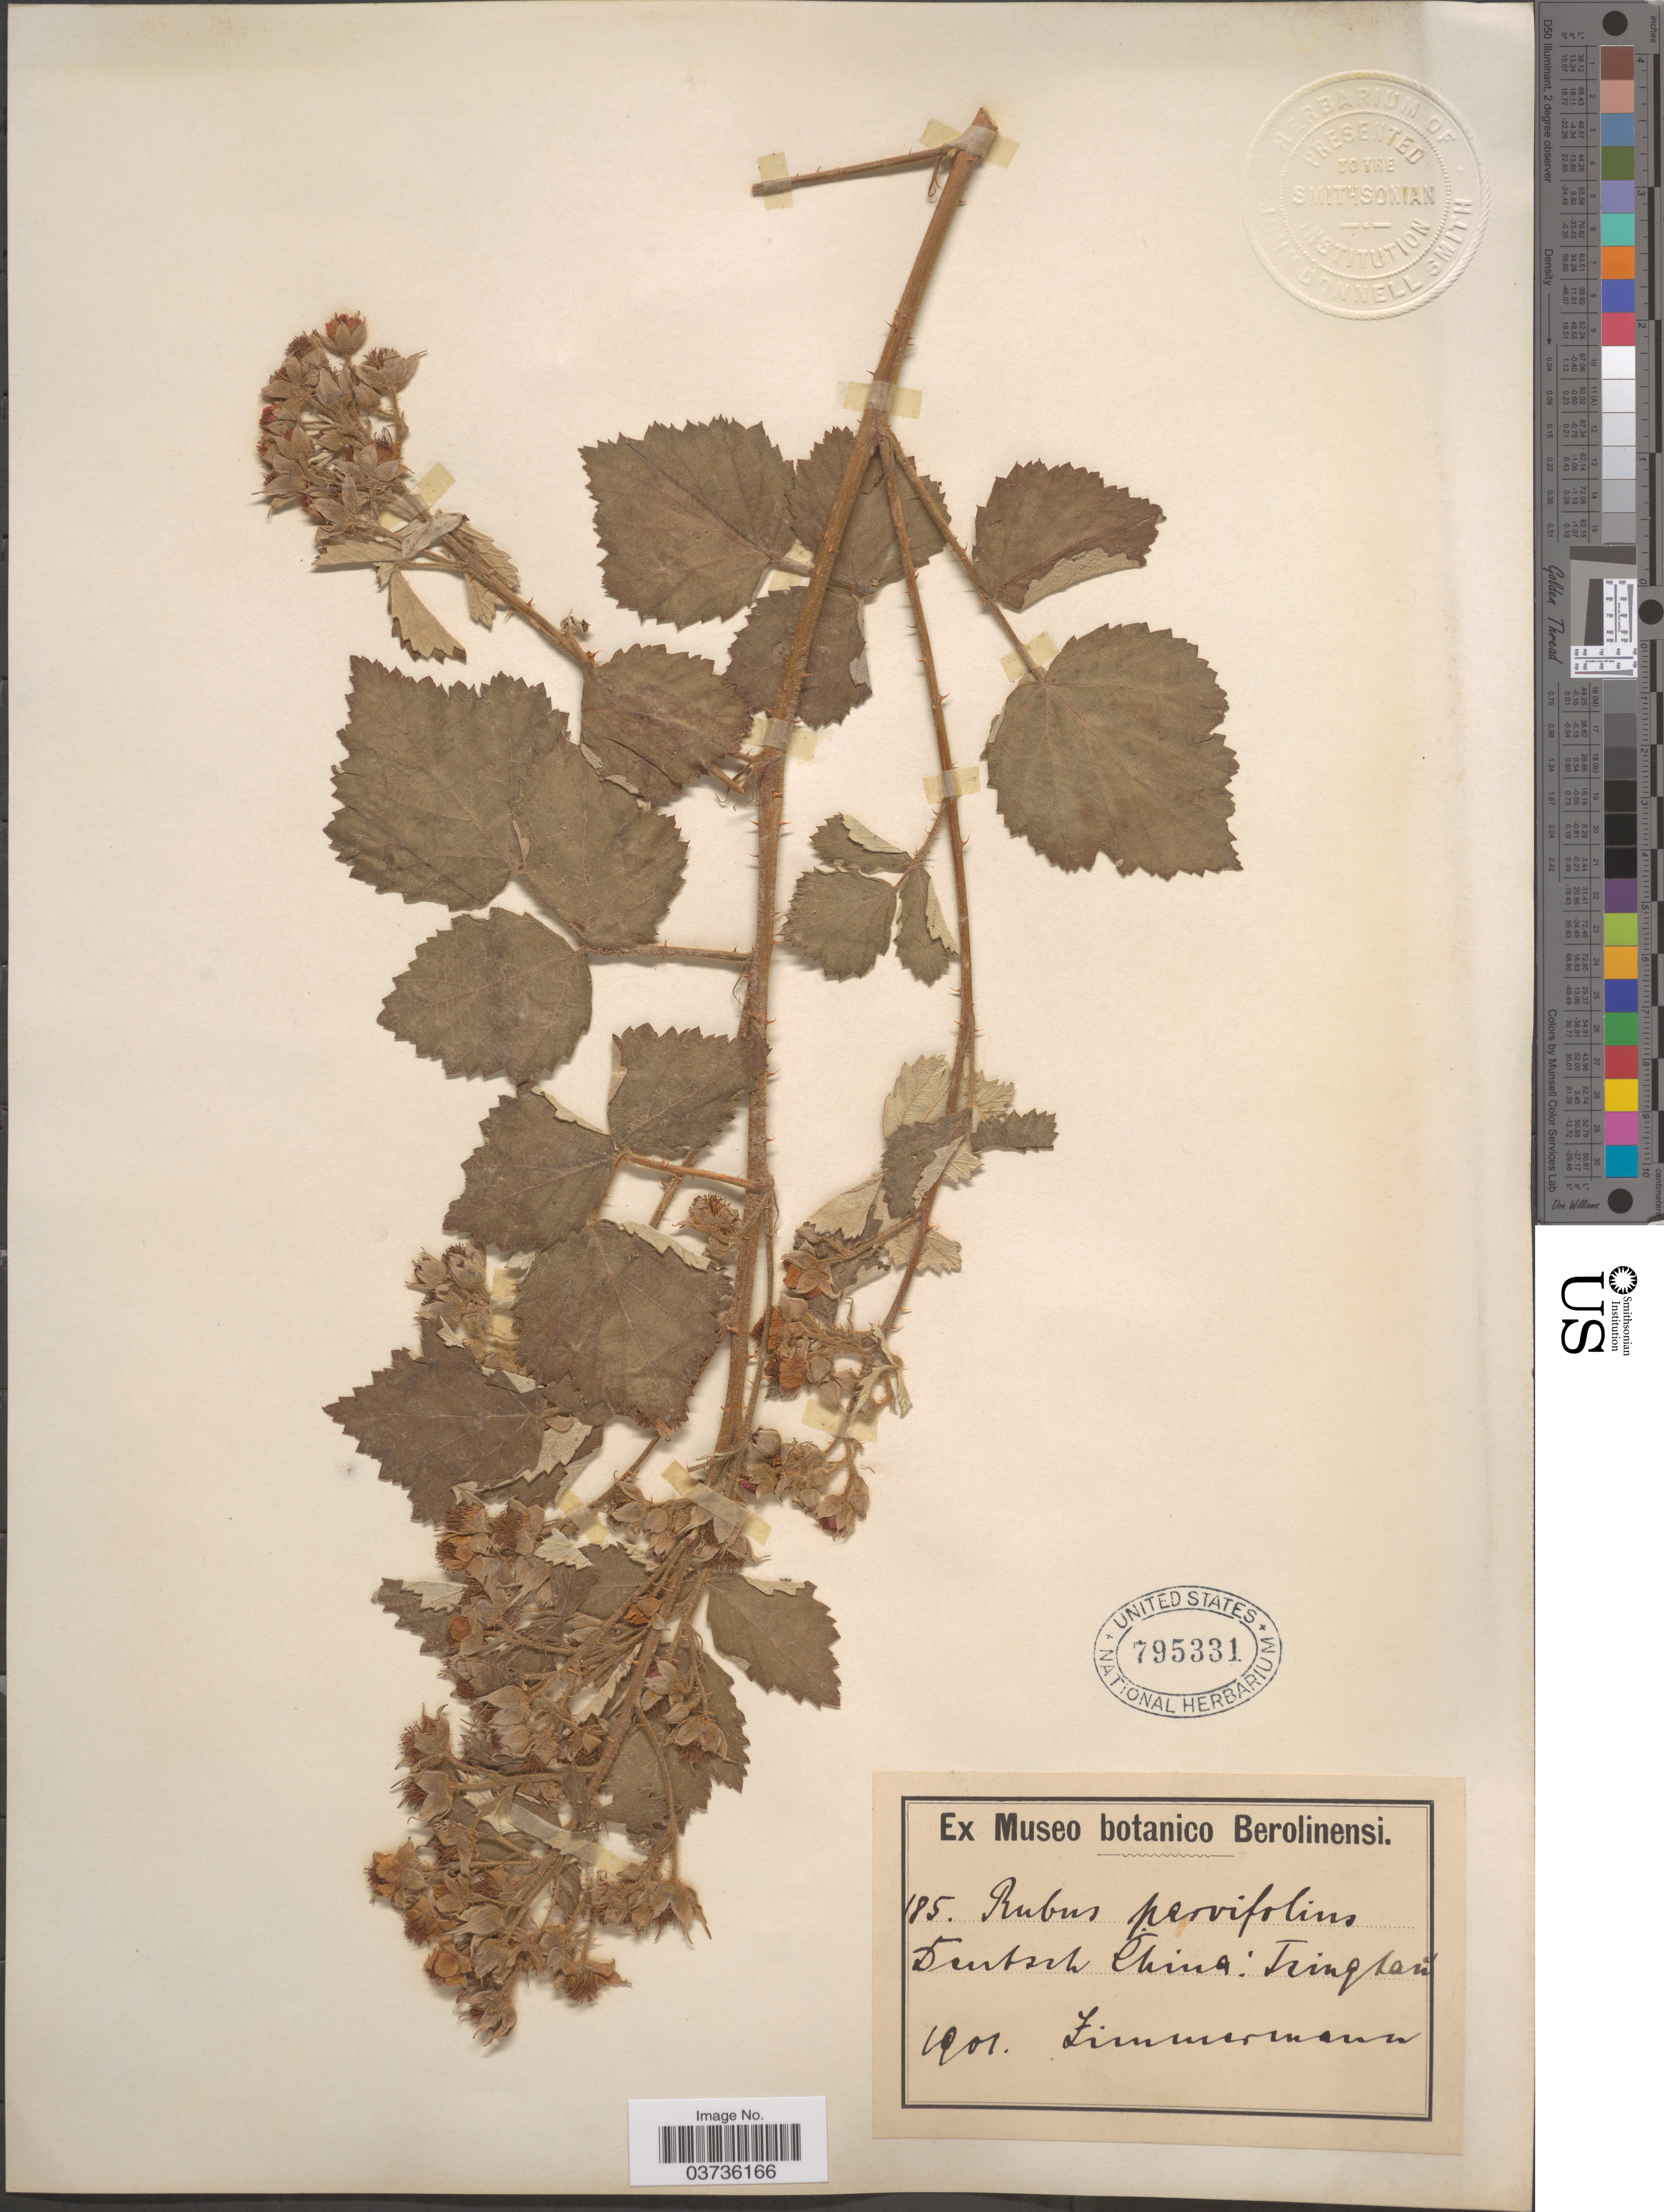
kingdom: Plantae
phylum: Tracheophyta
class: Magnoliopsida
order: Rosales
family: Rosaceae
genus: Rubus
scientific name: Rubus parvifolius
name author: L.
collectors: -. Zimmermann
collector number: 185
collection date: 1901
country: China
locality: Deutsch China: Tsingtao.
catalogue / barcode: US 795331